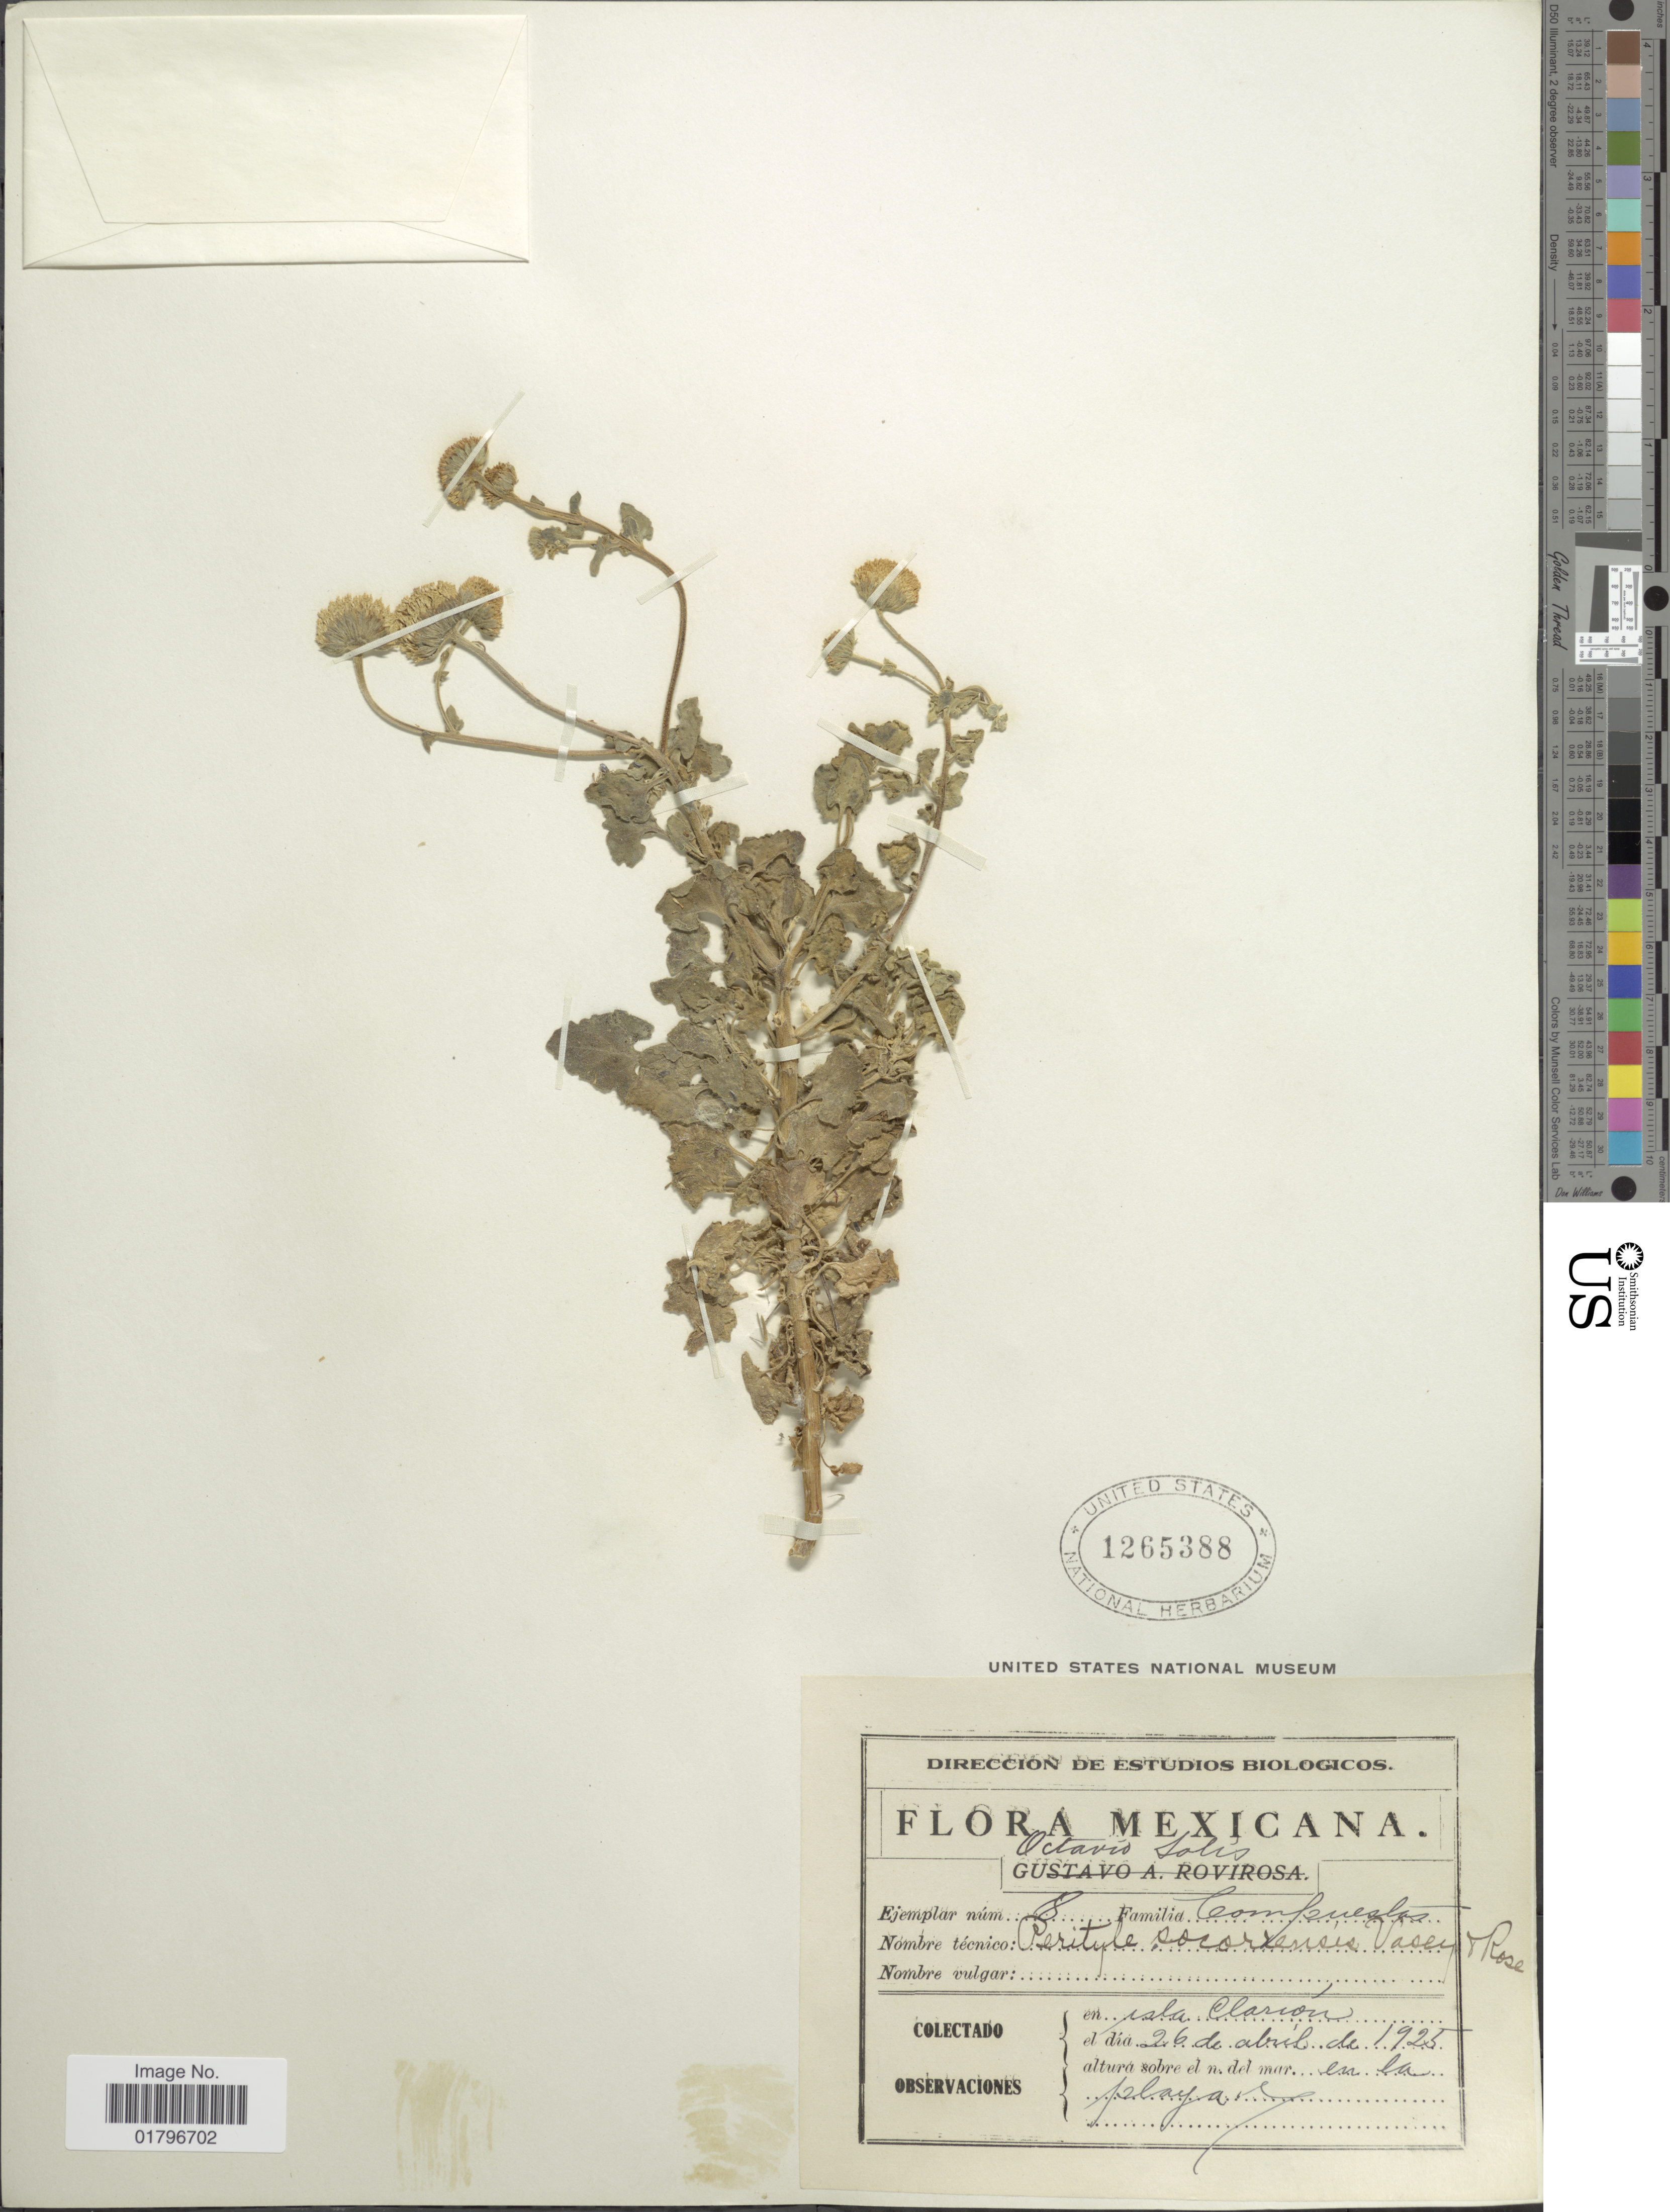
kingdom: Plantae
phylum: Tracheophyta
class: Magnoliopsida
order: Asterales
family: Asteraceae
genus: Perityle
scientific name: Perityle socorrosensis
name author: Rose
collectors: O. Solis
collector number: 8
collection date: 1925-04-26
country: Mexico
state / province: Colima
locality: En isla Clarión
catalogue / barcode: US 1265388